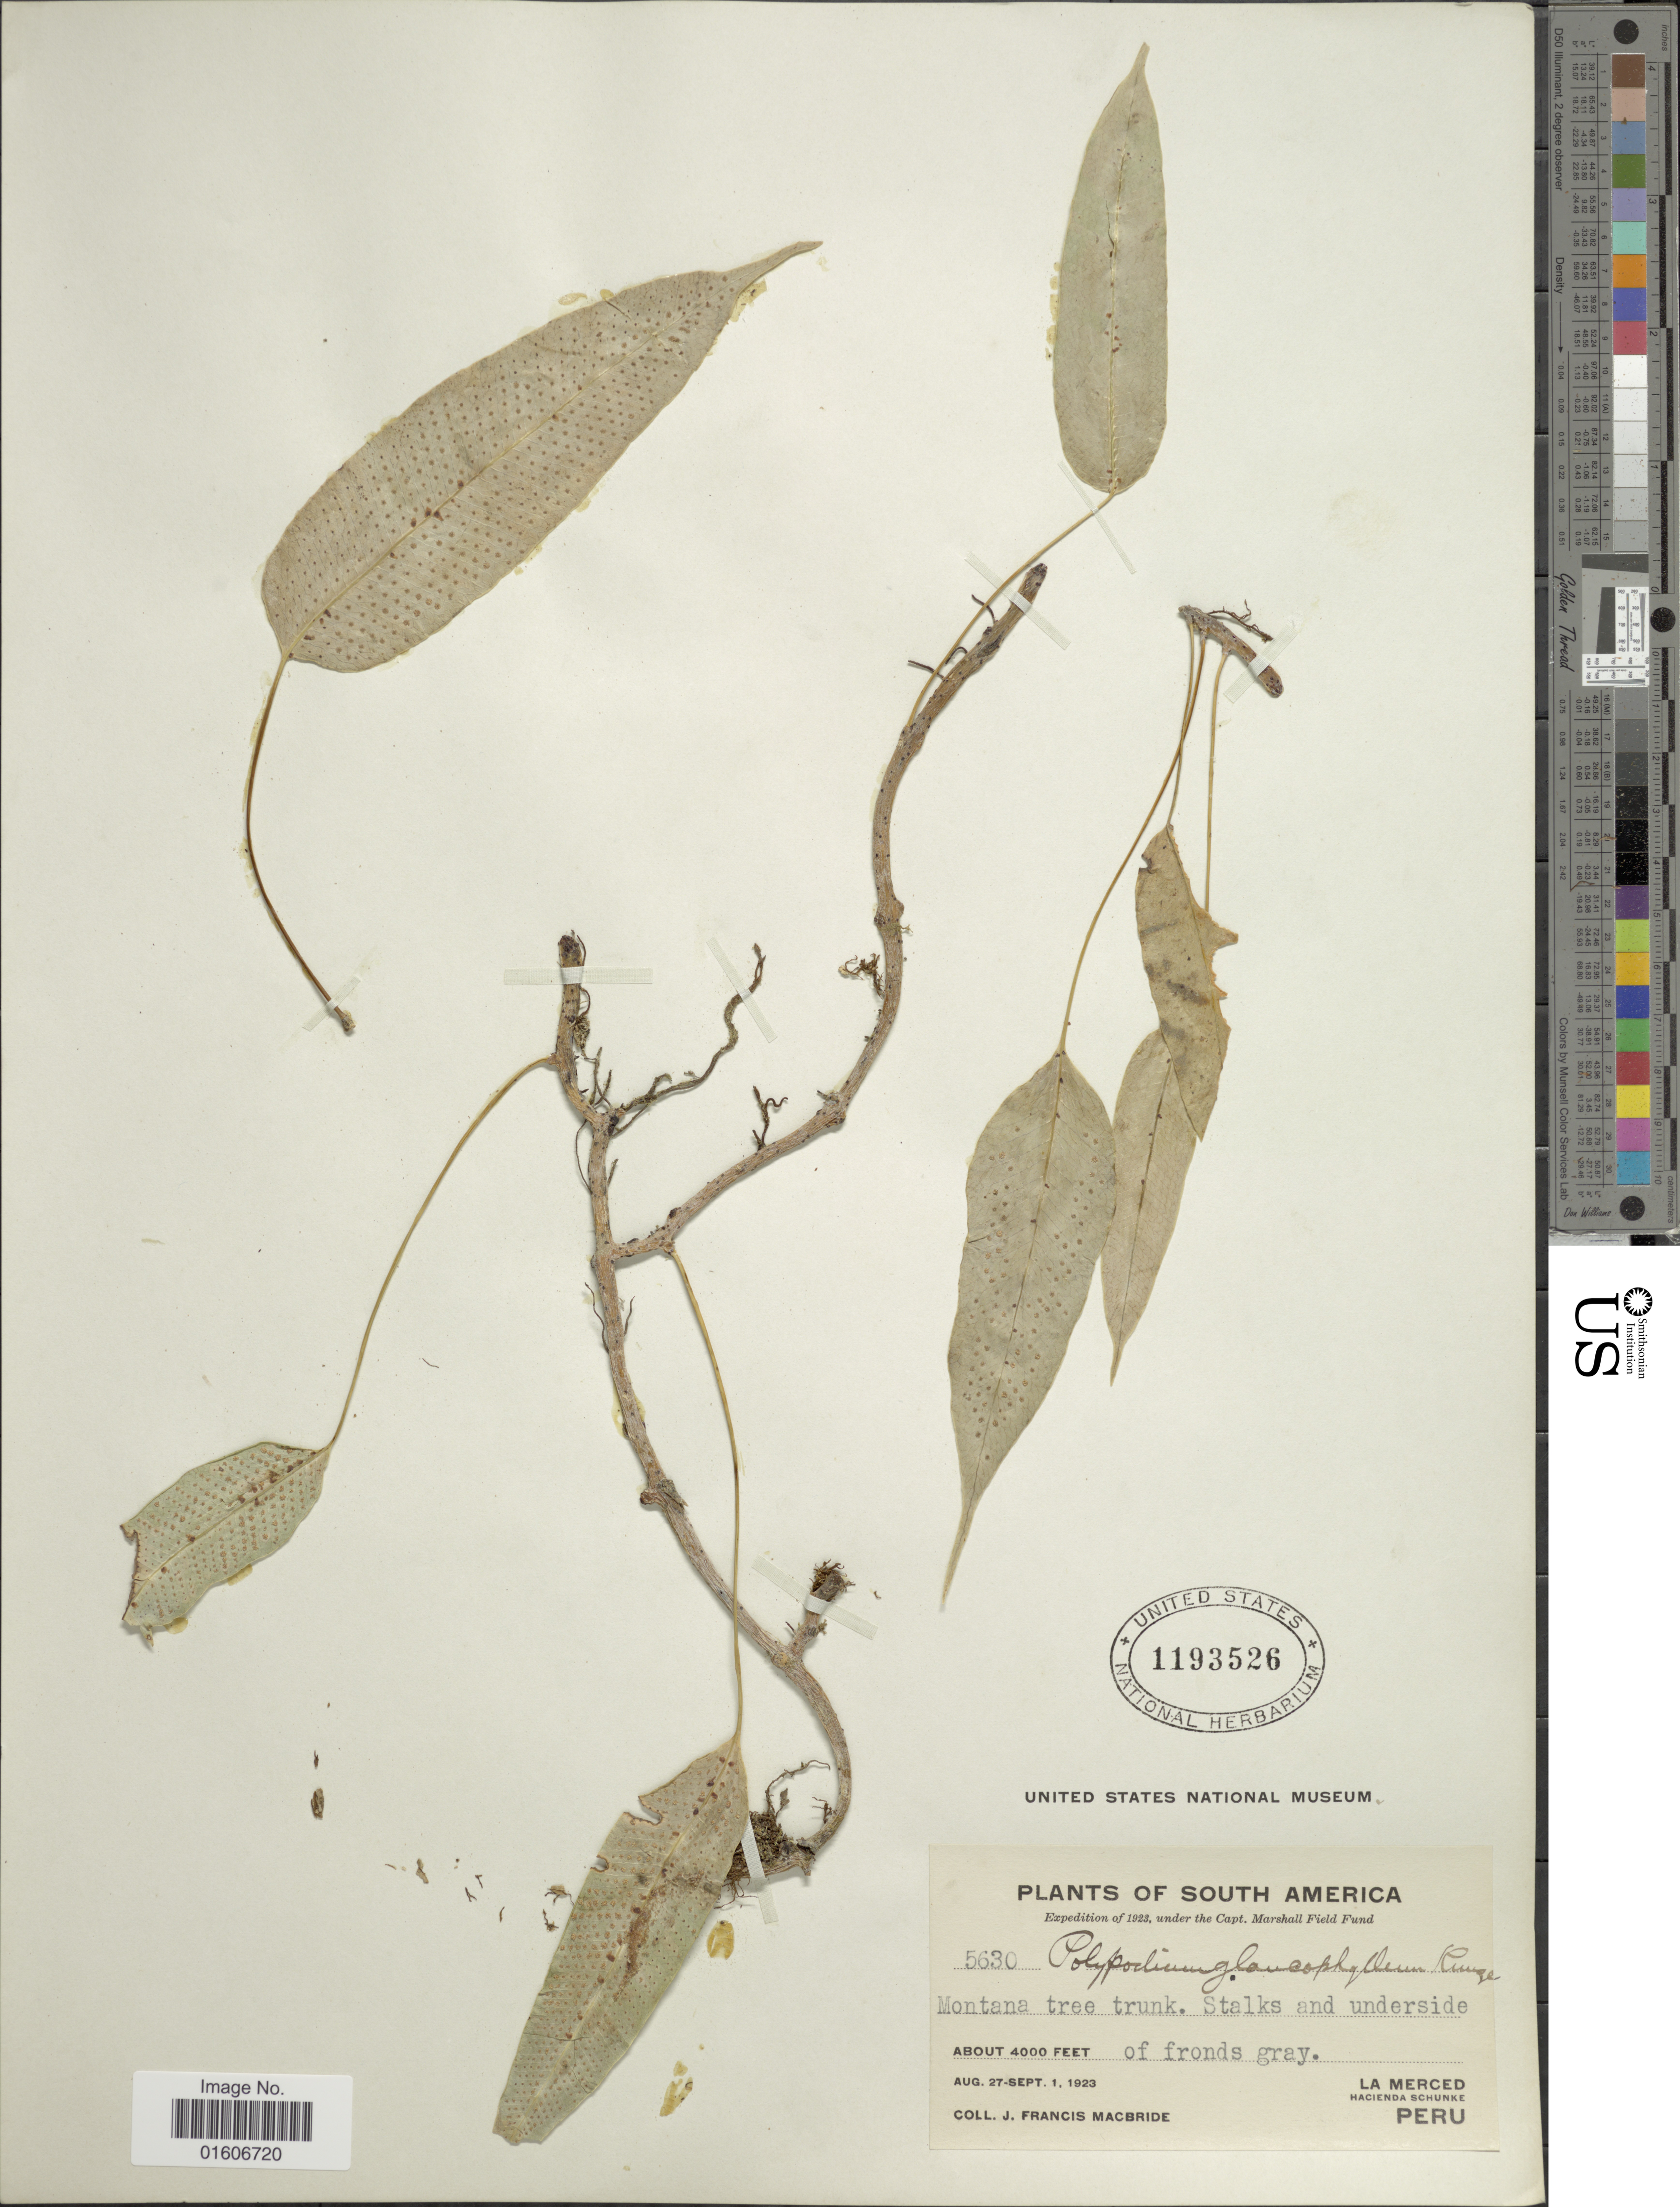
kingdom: Plantae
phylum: Tracheophyta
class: Polypodiopsida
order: Polypodiales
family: Polypodiaceae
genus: Serpocaulon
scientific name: Serpocaulon levigatum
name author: (Cav.) A.R. Sm.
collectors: J. F. Macbride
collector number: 5630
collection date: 1923-08-27/1923-09-01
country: Peru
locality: South America, La Merced, Hacienda Schunke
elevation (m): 1219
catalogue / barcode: US 1193526